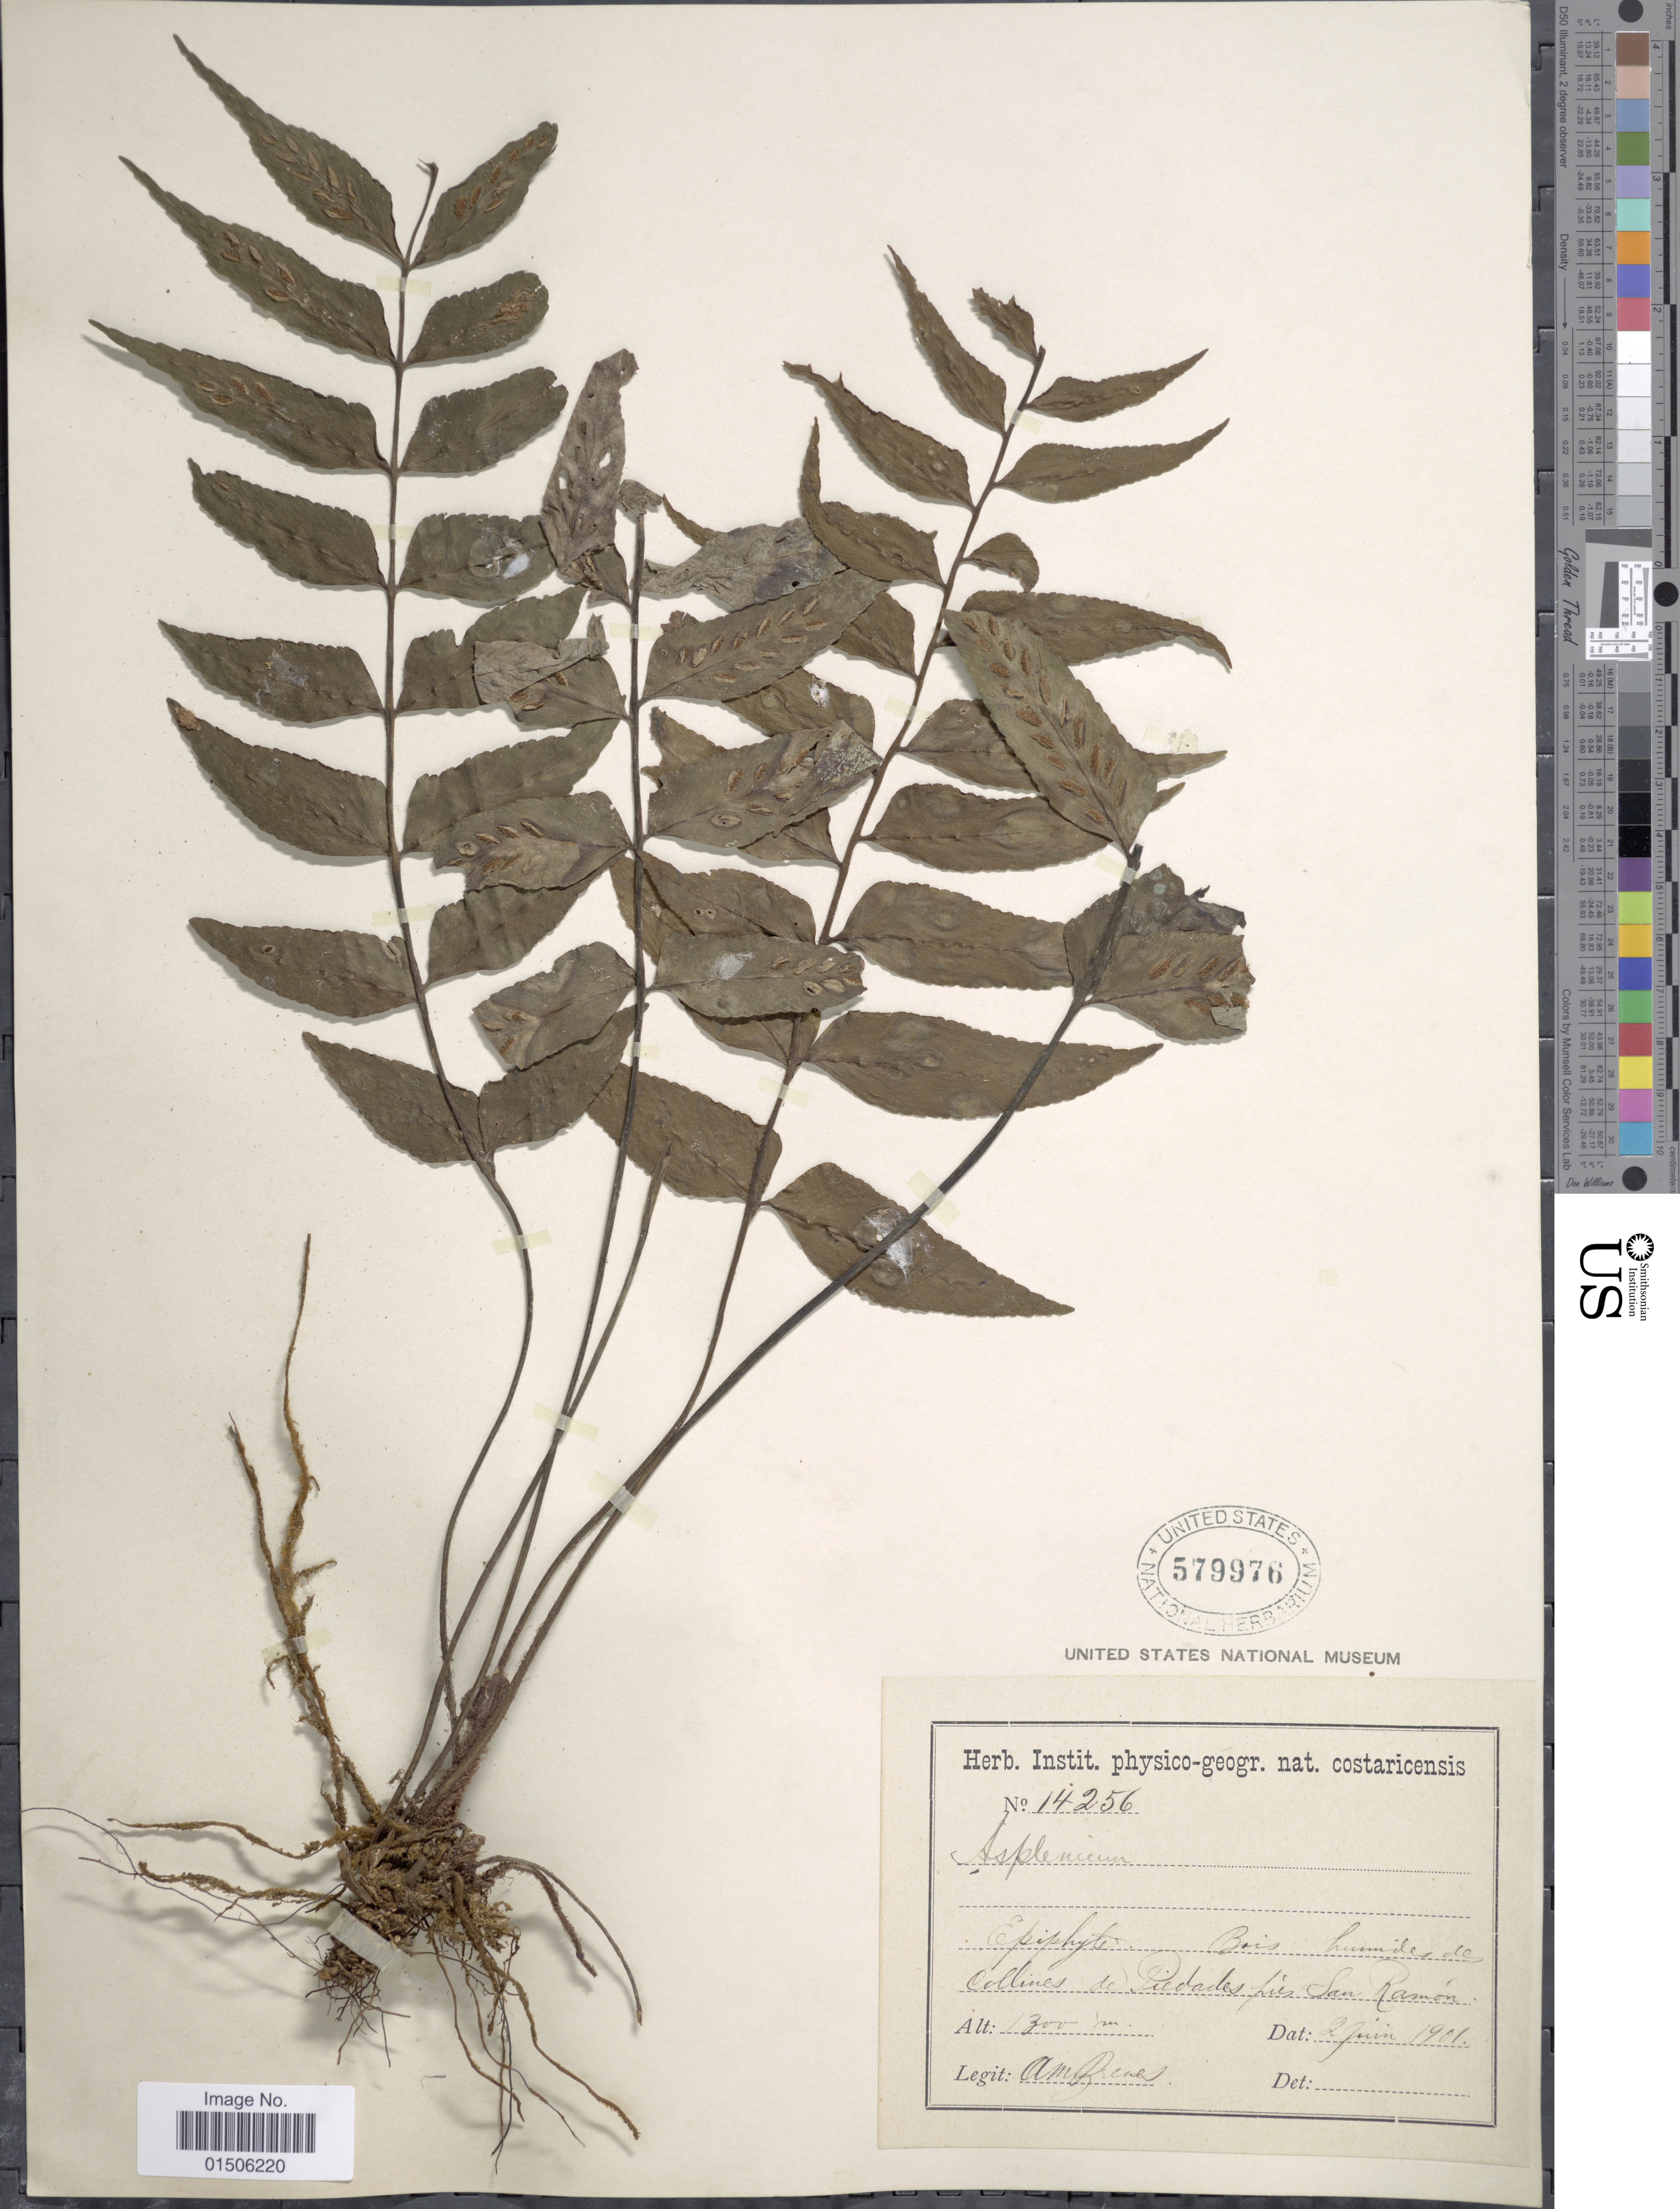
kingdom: Plantae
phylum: Tracheophyta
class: Polypodiopsida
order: Polypodiales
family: Aspleniaceae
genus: Asplenium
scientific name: Asplenium feei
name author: Kunze ex Fée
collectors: A. Brenes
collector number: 14256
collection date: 1901-06-02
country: Costa Rica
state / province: Alajuela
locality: Collines de Piedades près San Ramón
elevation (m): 1300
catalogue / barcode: US 579976